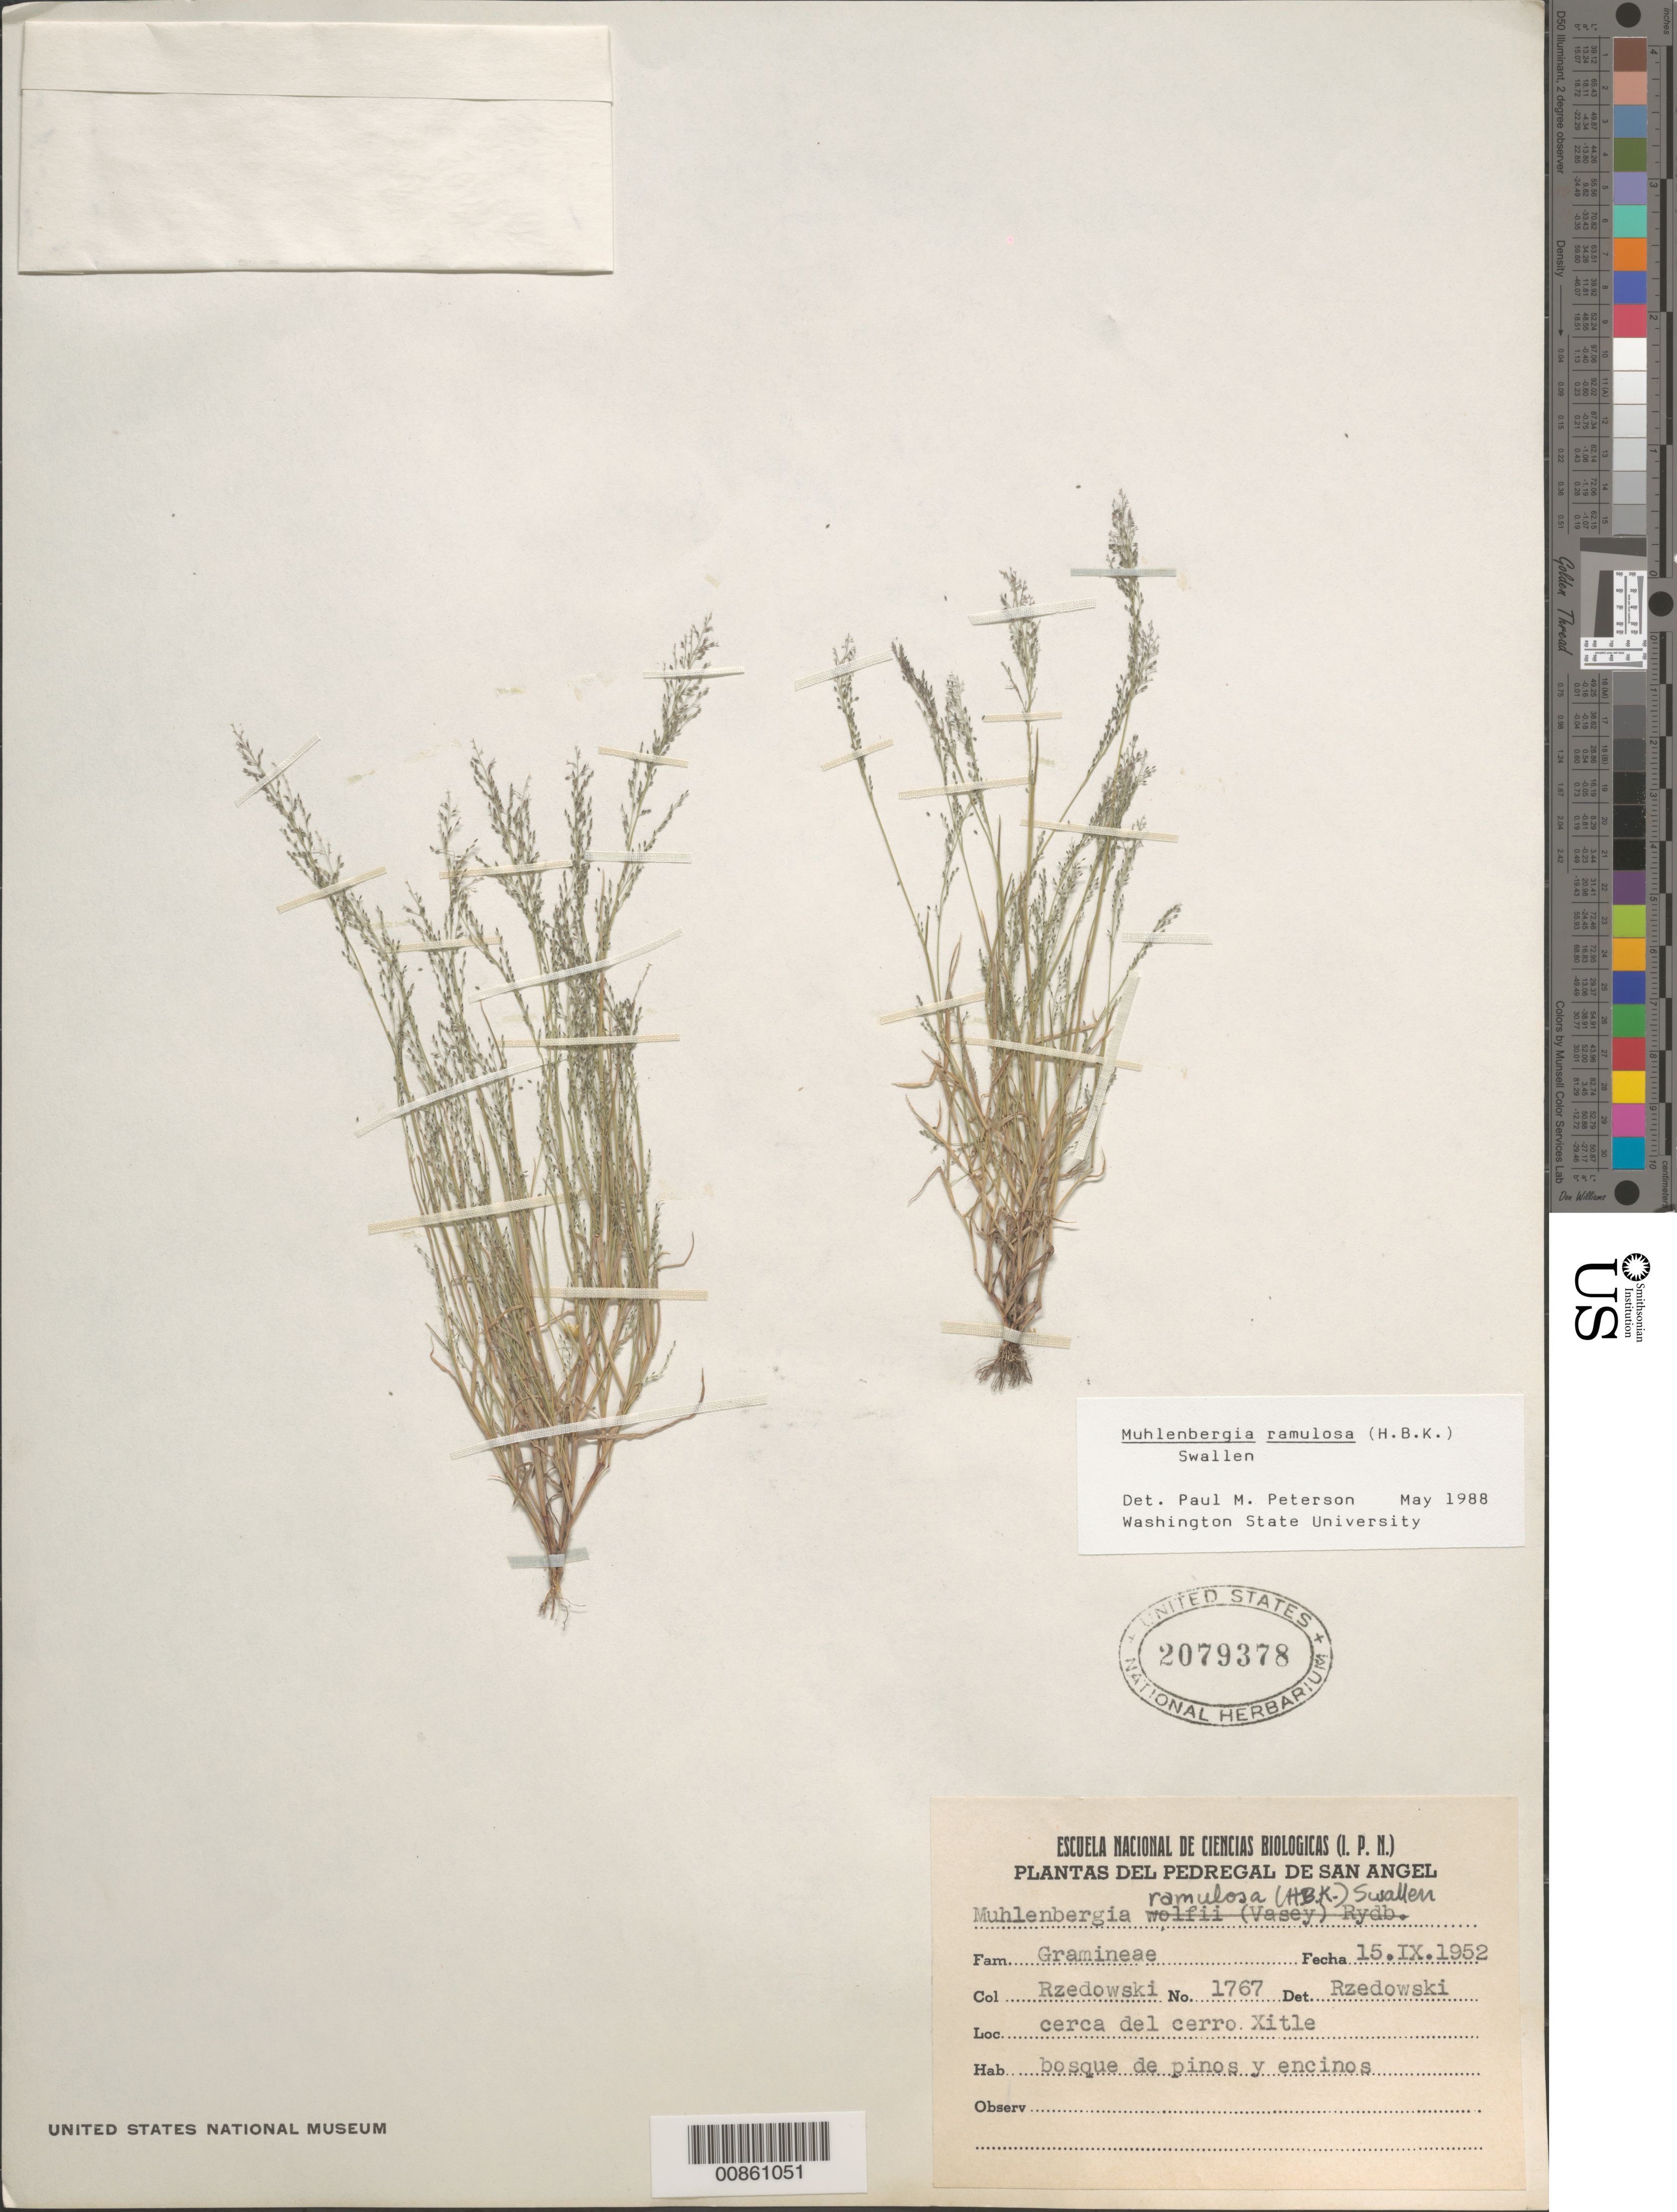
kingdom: Plantae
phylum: Tracheophyta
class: Liliopsida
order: Poales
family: Poaceae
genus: Muhlenbergia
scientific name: Muhlenbergia ramulosa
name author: (Kunth) Swallen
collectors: J. Rzedowski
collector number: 1767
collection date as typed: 15 Sep 1952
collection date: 1952-09-15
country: Mexico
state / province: Distrito Federal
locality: Cerca del Xitle, Pedregal de San Angel, deleg. Tlalpan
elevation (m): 3000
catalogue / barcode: US 2079378